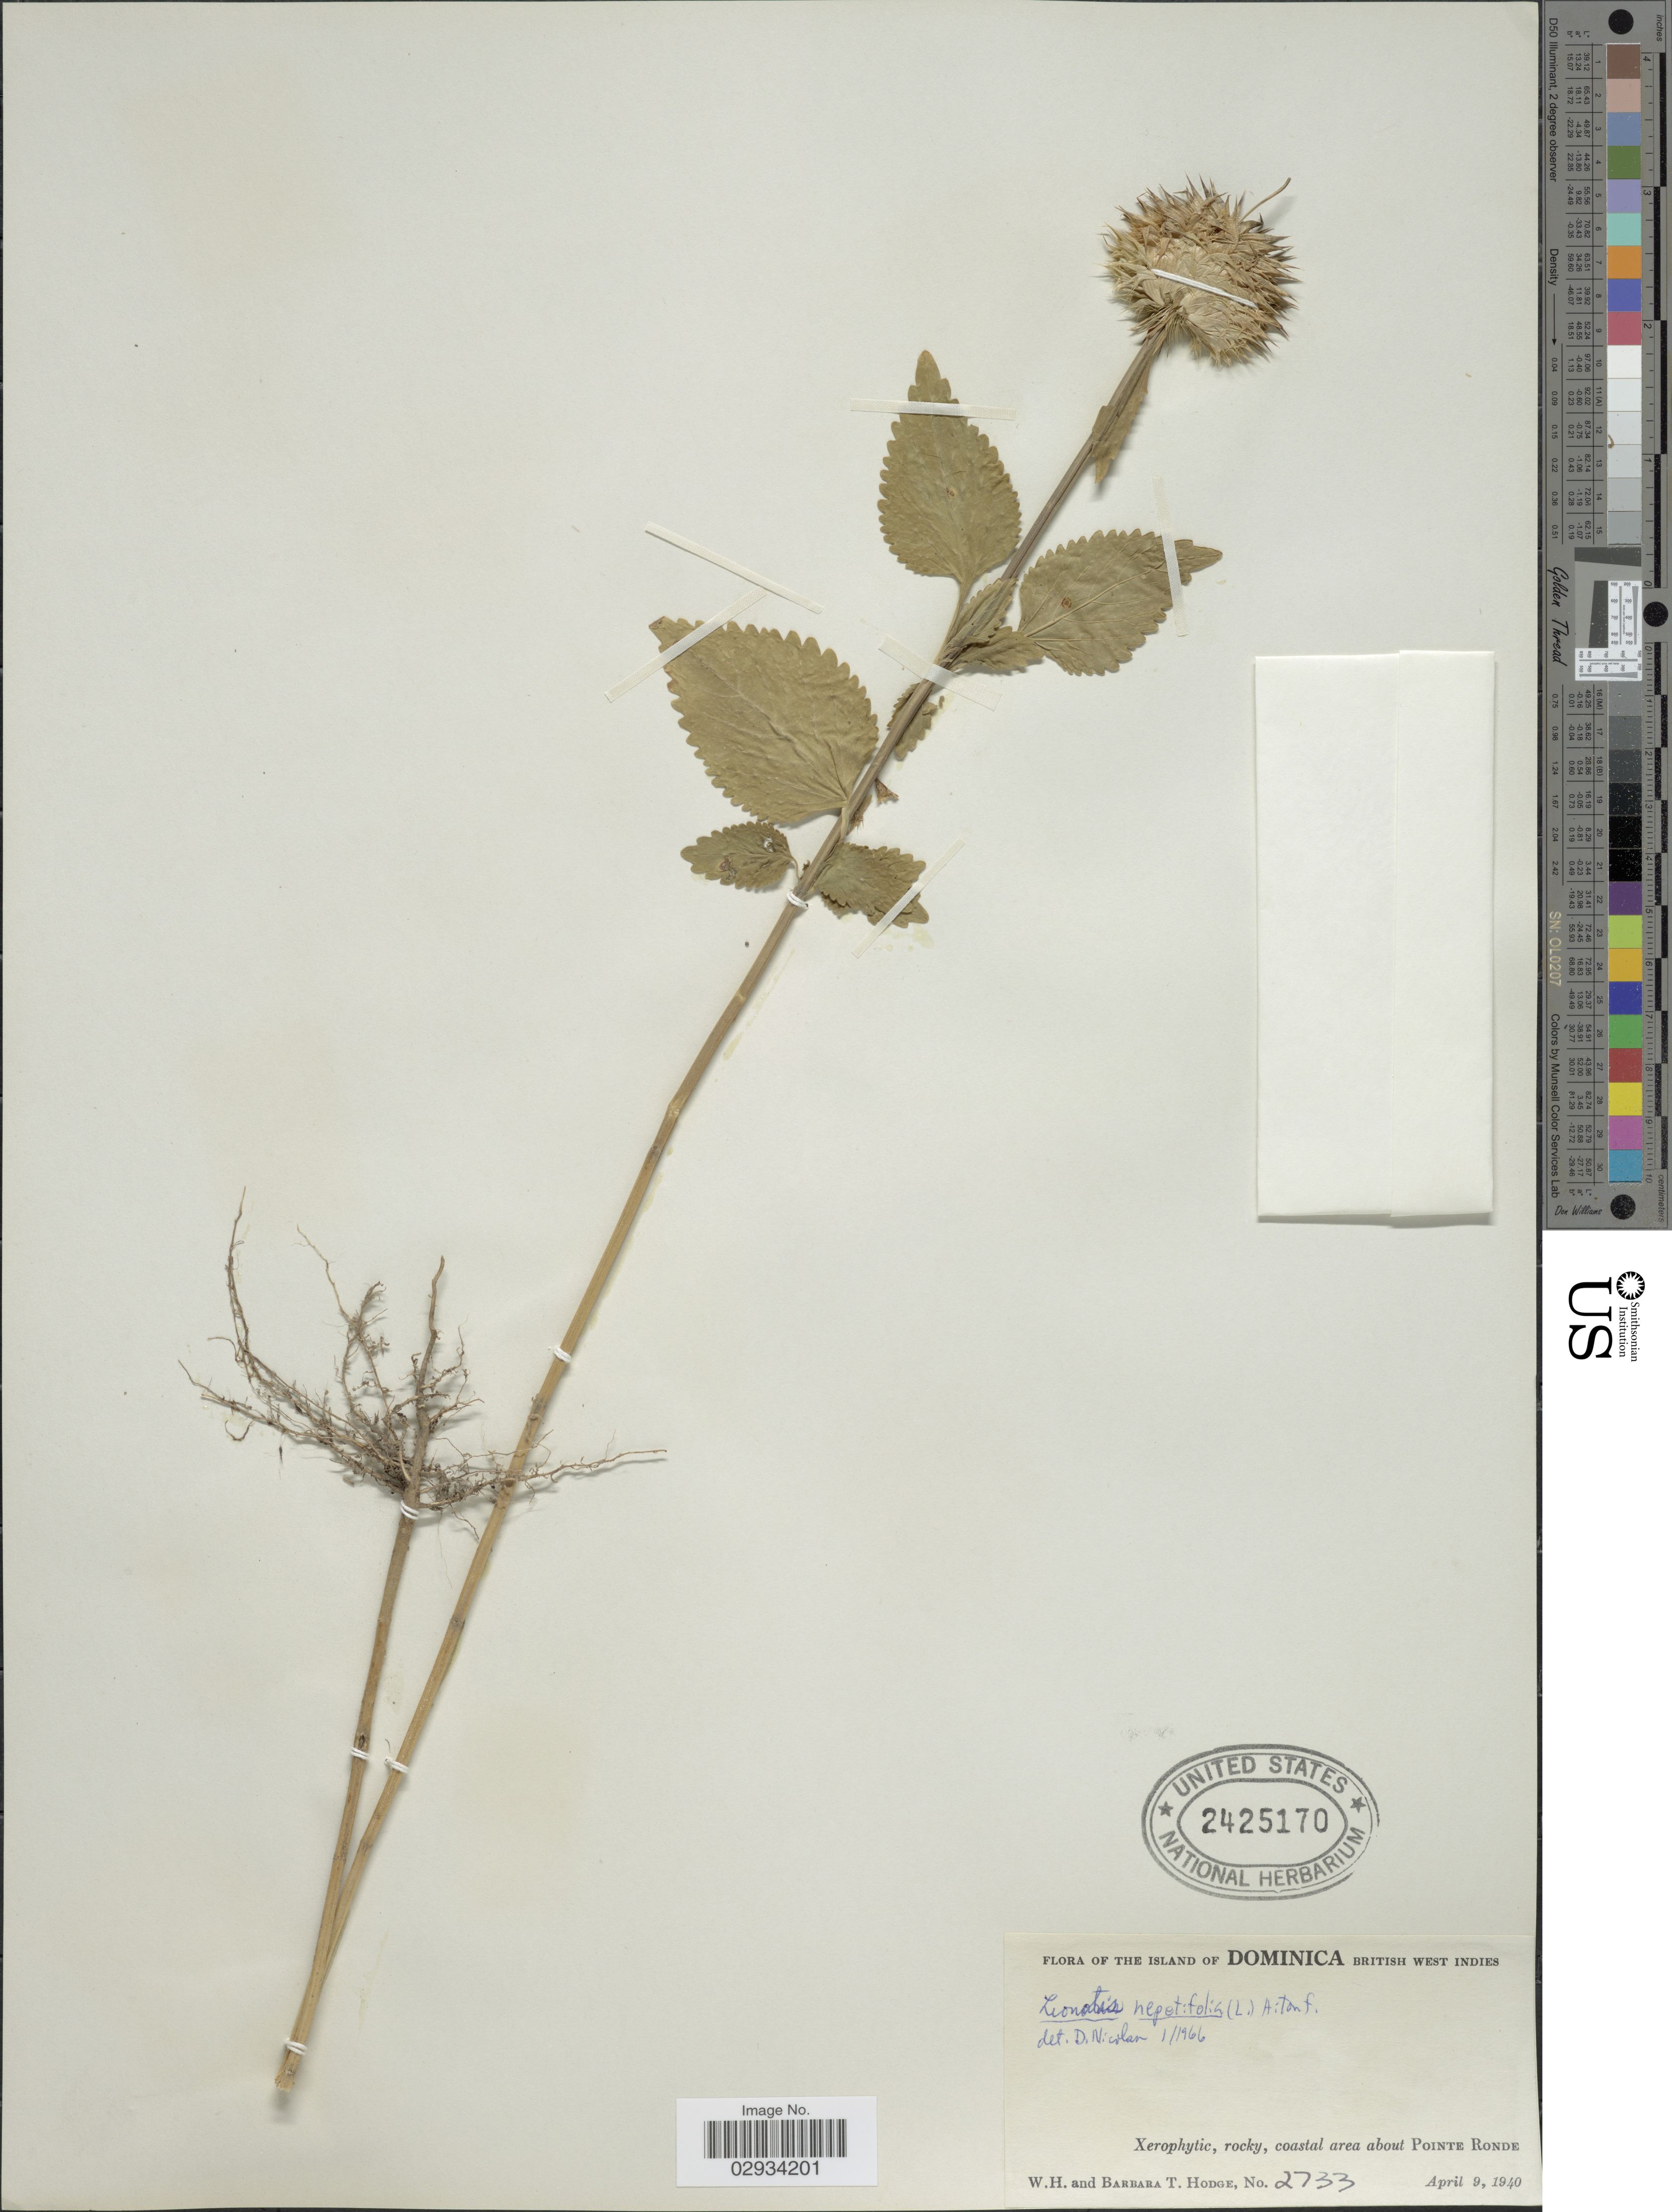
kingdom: Plantae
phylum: Tracheophyta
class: Magnoliopsida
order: Lamiales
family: Lamiaceae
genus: Leonotis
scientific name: Leonotis nepetifolia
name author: (L.) R. Br.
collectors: W. Hodge & B. Hodge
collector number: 2733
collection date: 1940-04-09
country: Dominica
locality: British West Indies. Coastal area about Pointe Ronde.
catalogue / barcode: US 2425170